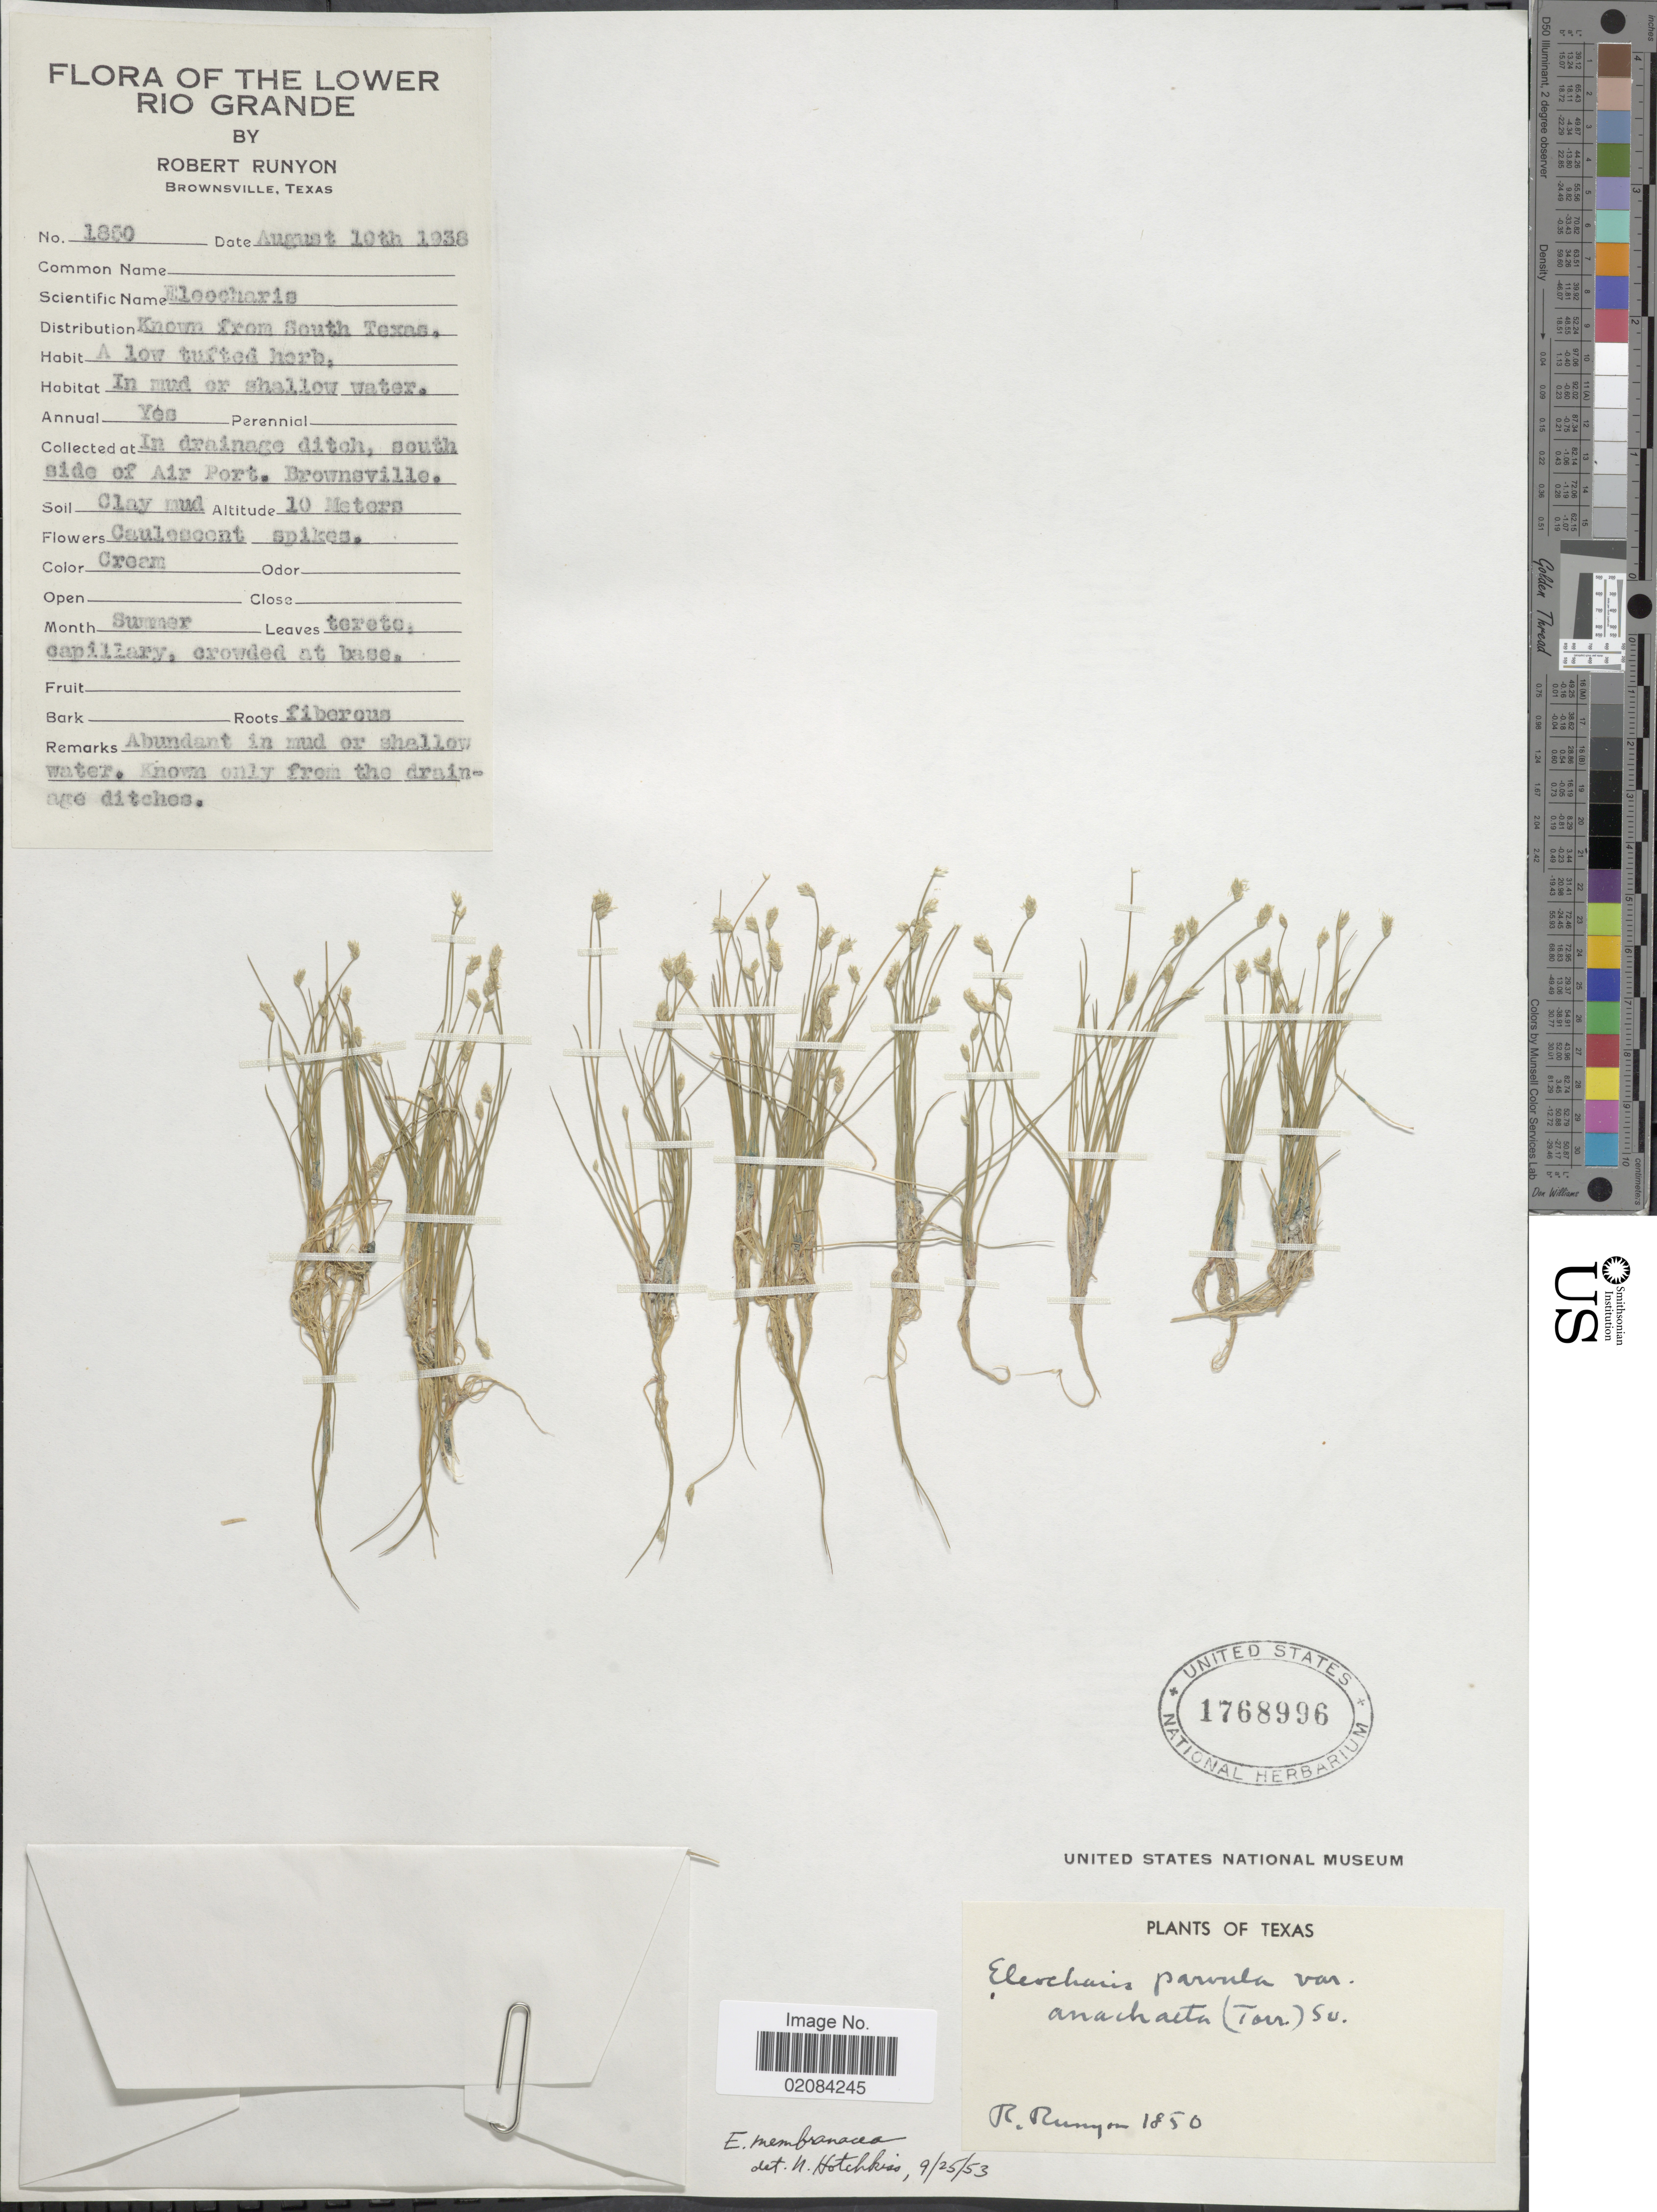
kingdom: Plantae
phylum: Tracheophyta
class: Liliopsida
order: Poales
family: Cyperaceae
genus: Eleocharis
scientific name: Eleocharis coloradoensis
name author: (Britton) Gilly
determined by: Strong, Mark T., (BOT), Smithsonian Institution - National Museum of Natural History (UNITED STATES)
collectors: R. Runyon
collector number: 1850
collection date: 1938-08-10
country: United States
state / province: Texas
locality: The Lower Rio Grande. In drainage ditch, south side of Air Port, Brownsville.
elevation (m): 10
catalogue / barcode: US 1768996